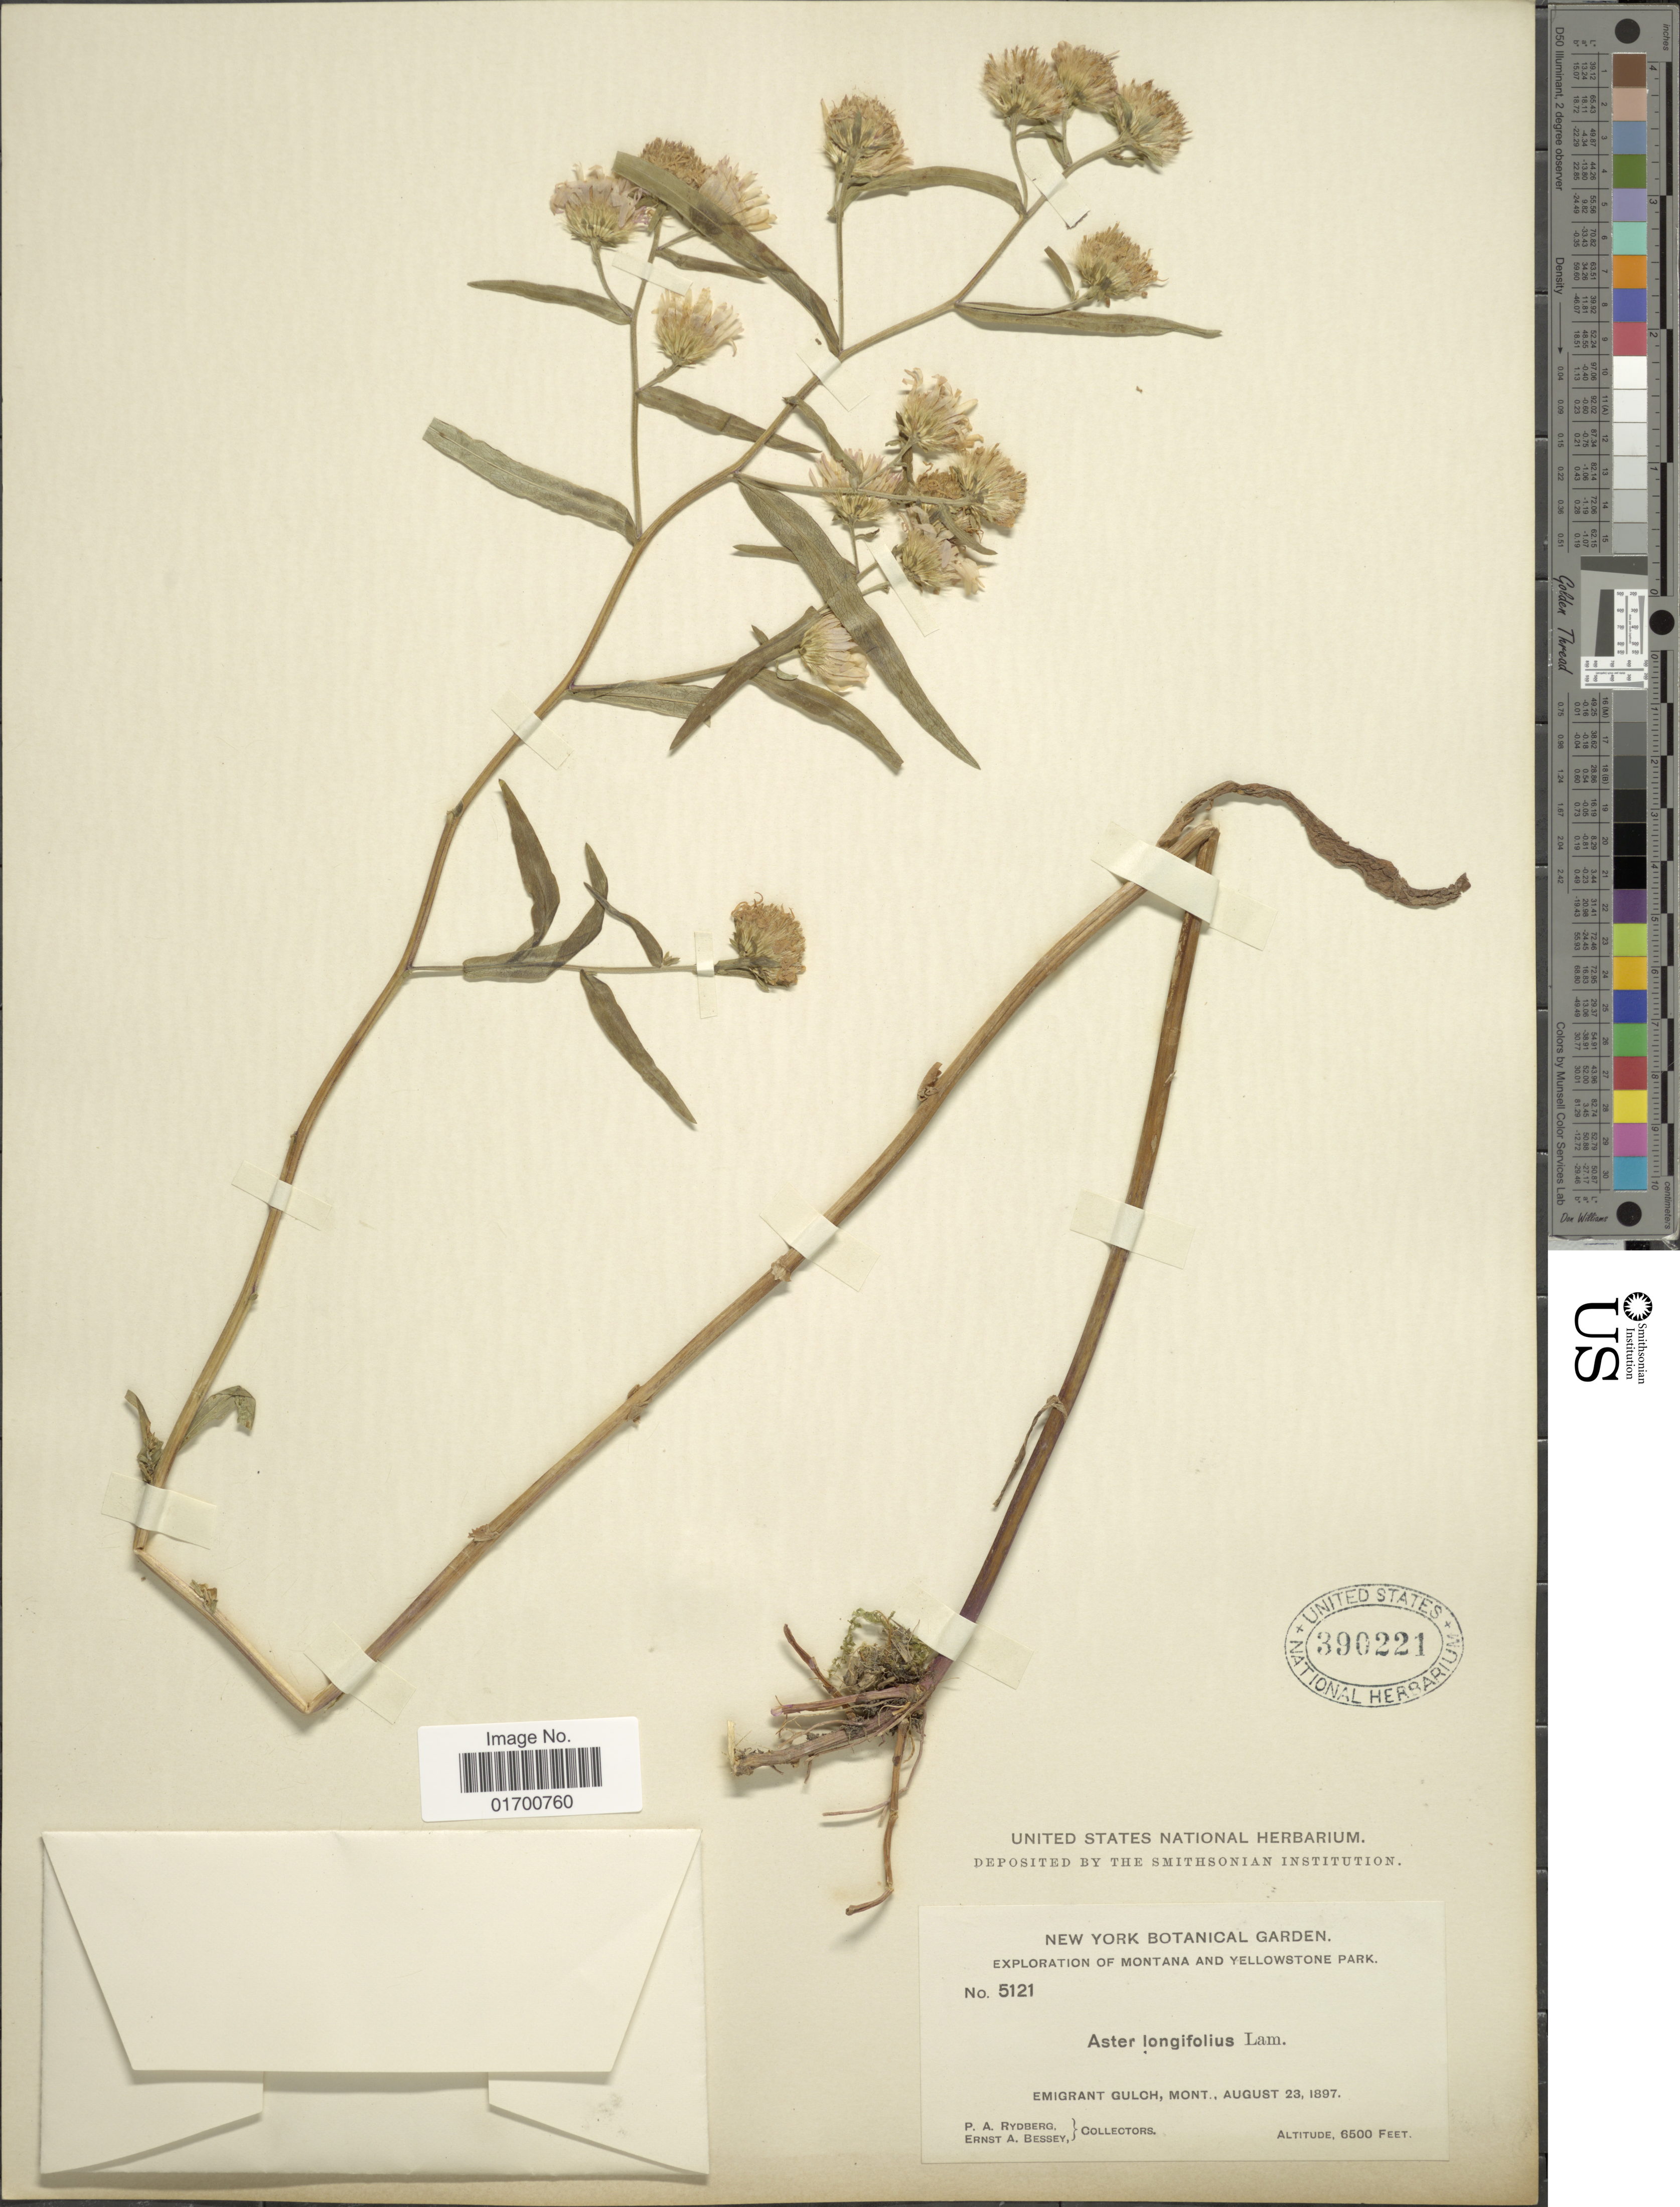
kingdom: Plantae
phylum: Tracheophyta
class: Magnoliopsida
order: Asterales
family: Asteraceae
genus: Symphyotrichum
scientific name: Symphyotrichum longifolium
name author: (Lam.) G.L. Nesom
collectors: P. A. Rydberg & E. A. Bessey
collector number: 5121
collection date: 1897-08-23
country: United States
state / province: Montana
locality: Yellowstone park, Emigrant Gulch, Mont.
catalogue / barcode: US 390221